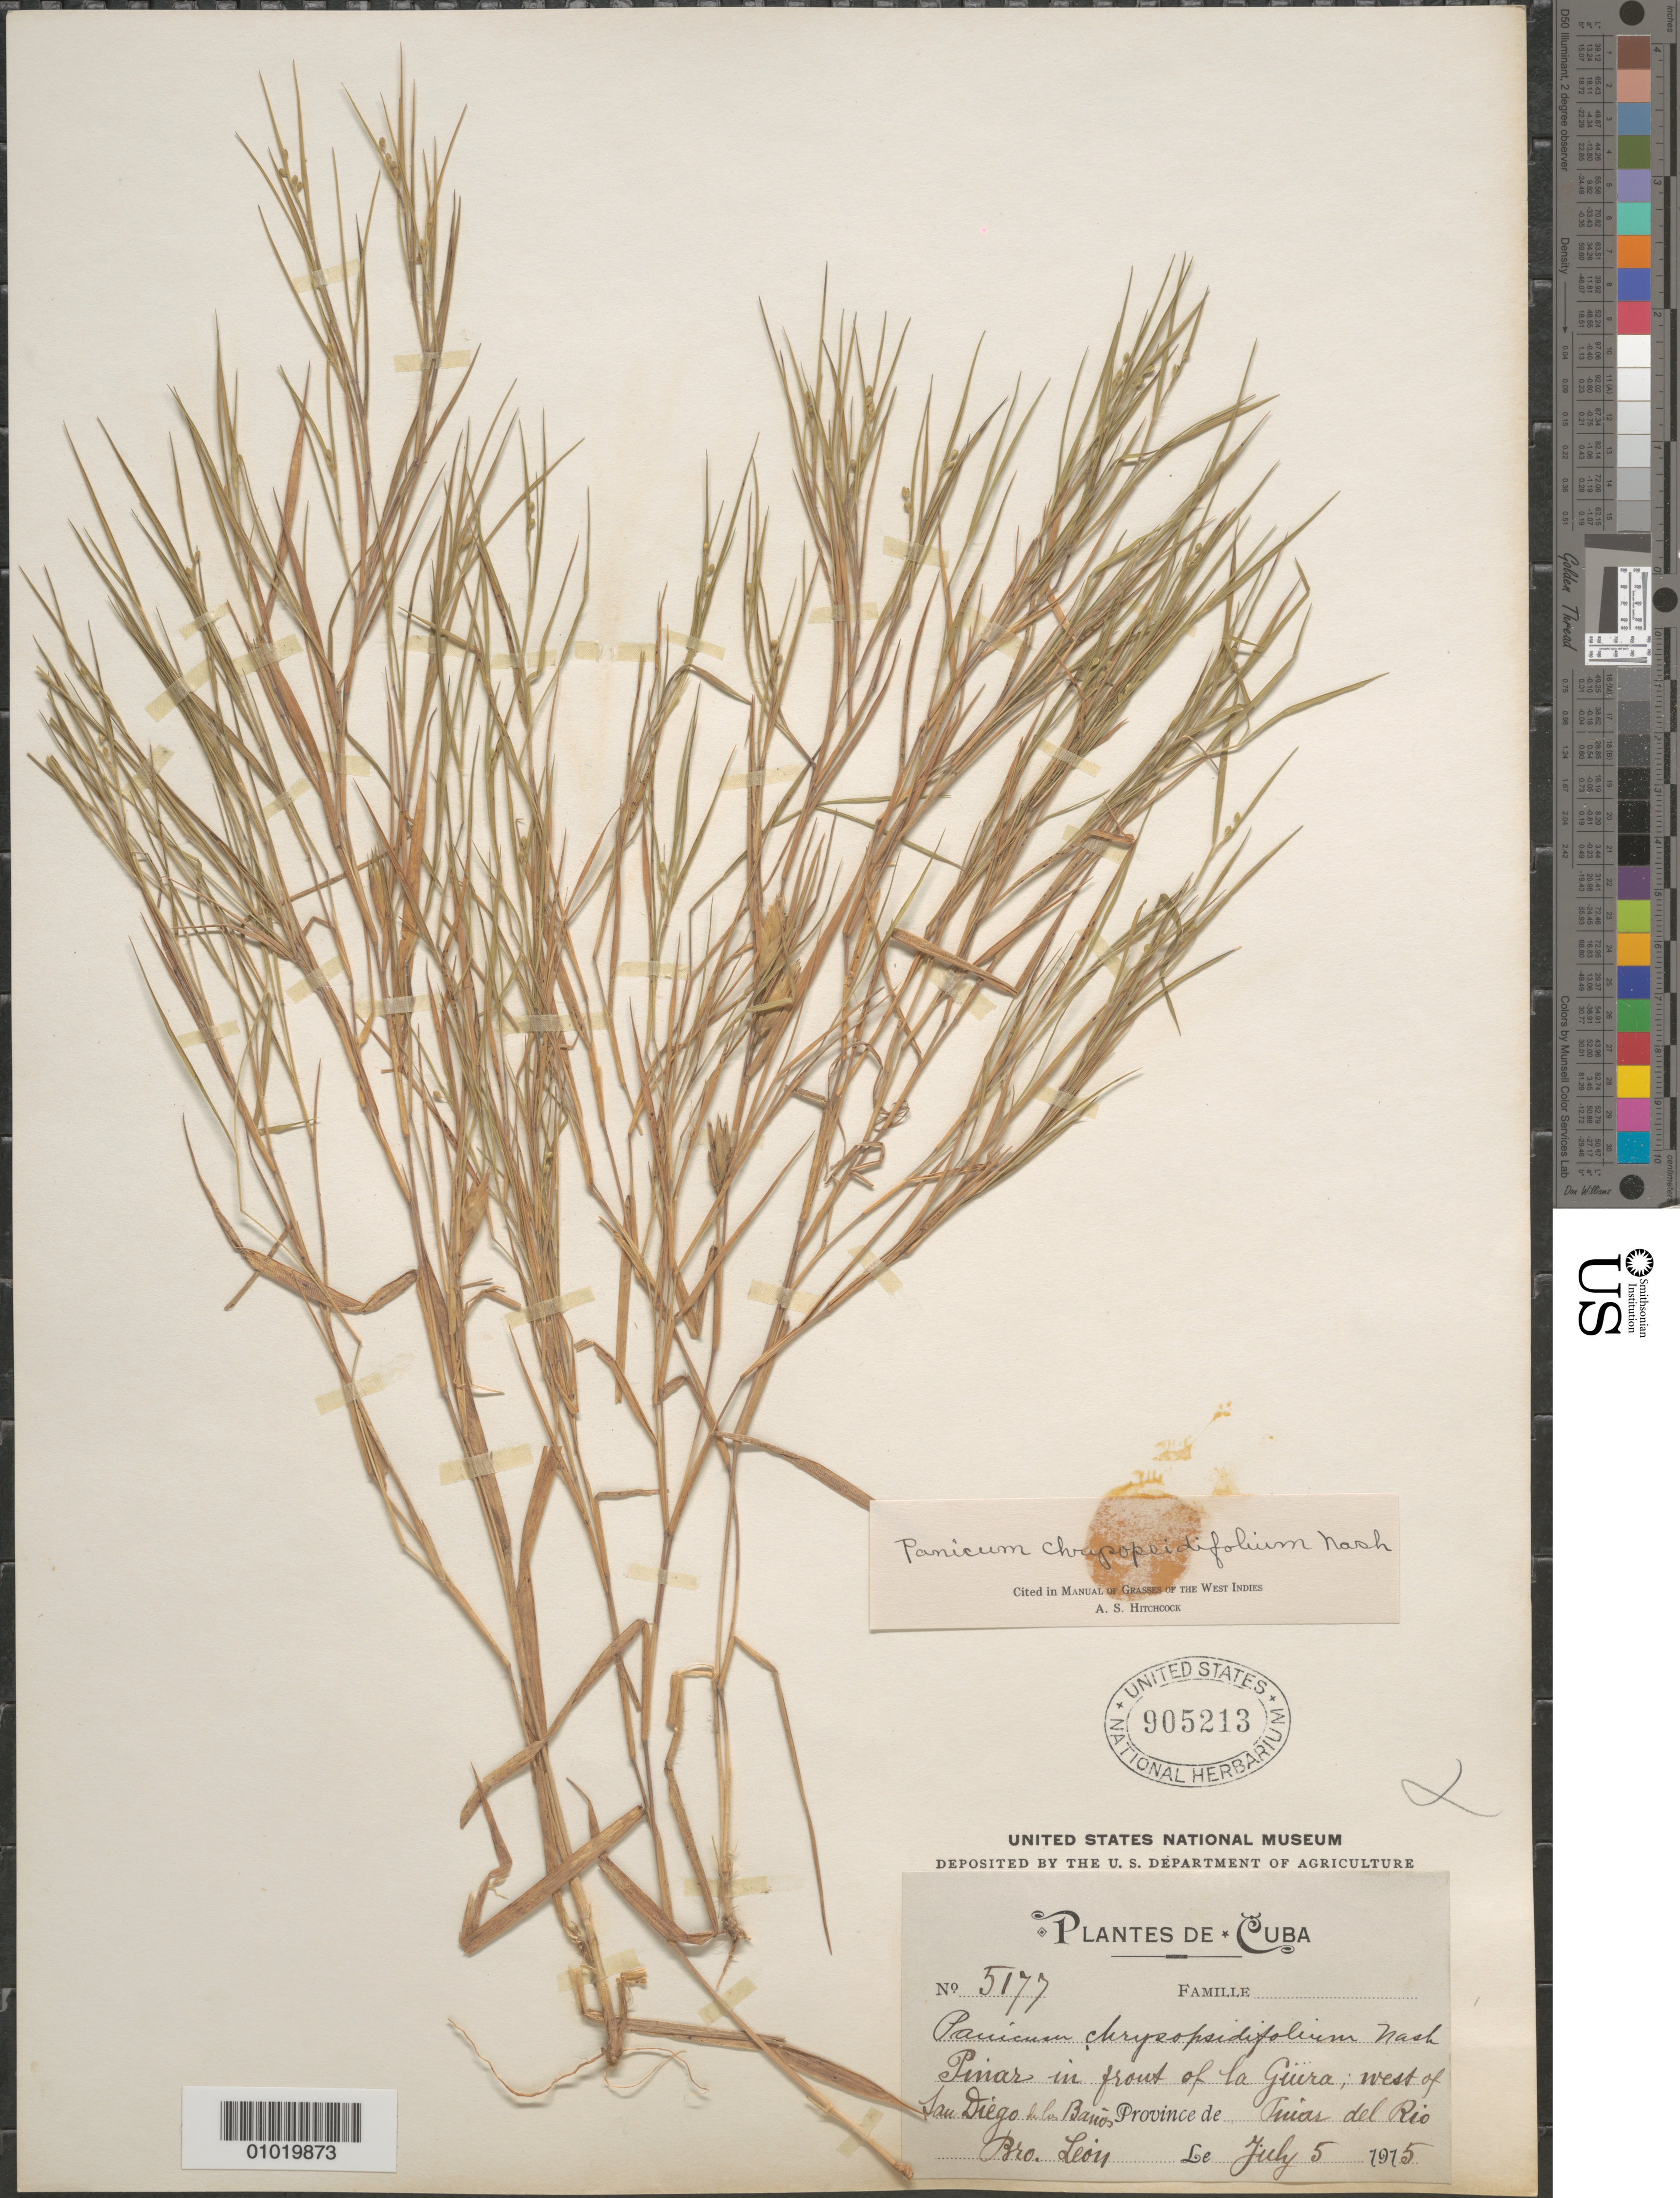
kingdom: Plantae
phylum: Tracheophyta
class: Liliopsida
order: Poales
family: Poaceae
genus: Panicum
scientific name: Panicum chrysopsidifolium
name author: Nash ex Small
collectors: Bro. León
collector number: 5177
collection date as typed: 05 Jul 1915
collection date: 1915-07-05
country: Cuba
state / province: Pinar del Rio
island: Cuba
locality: Pinar in front of la Guira, W of San Diego de los Banos Pinar del Rio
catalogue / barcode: US 905213